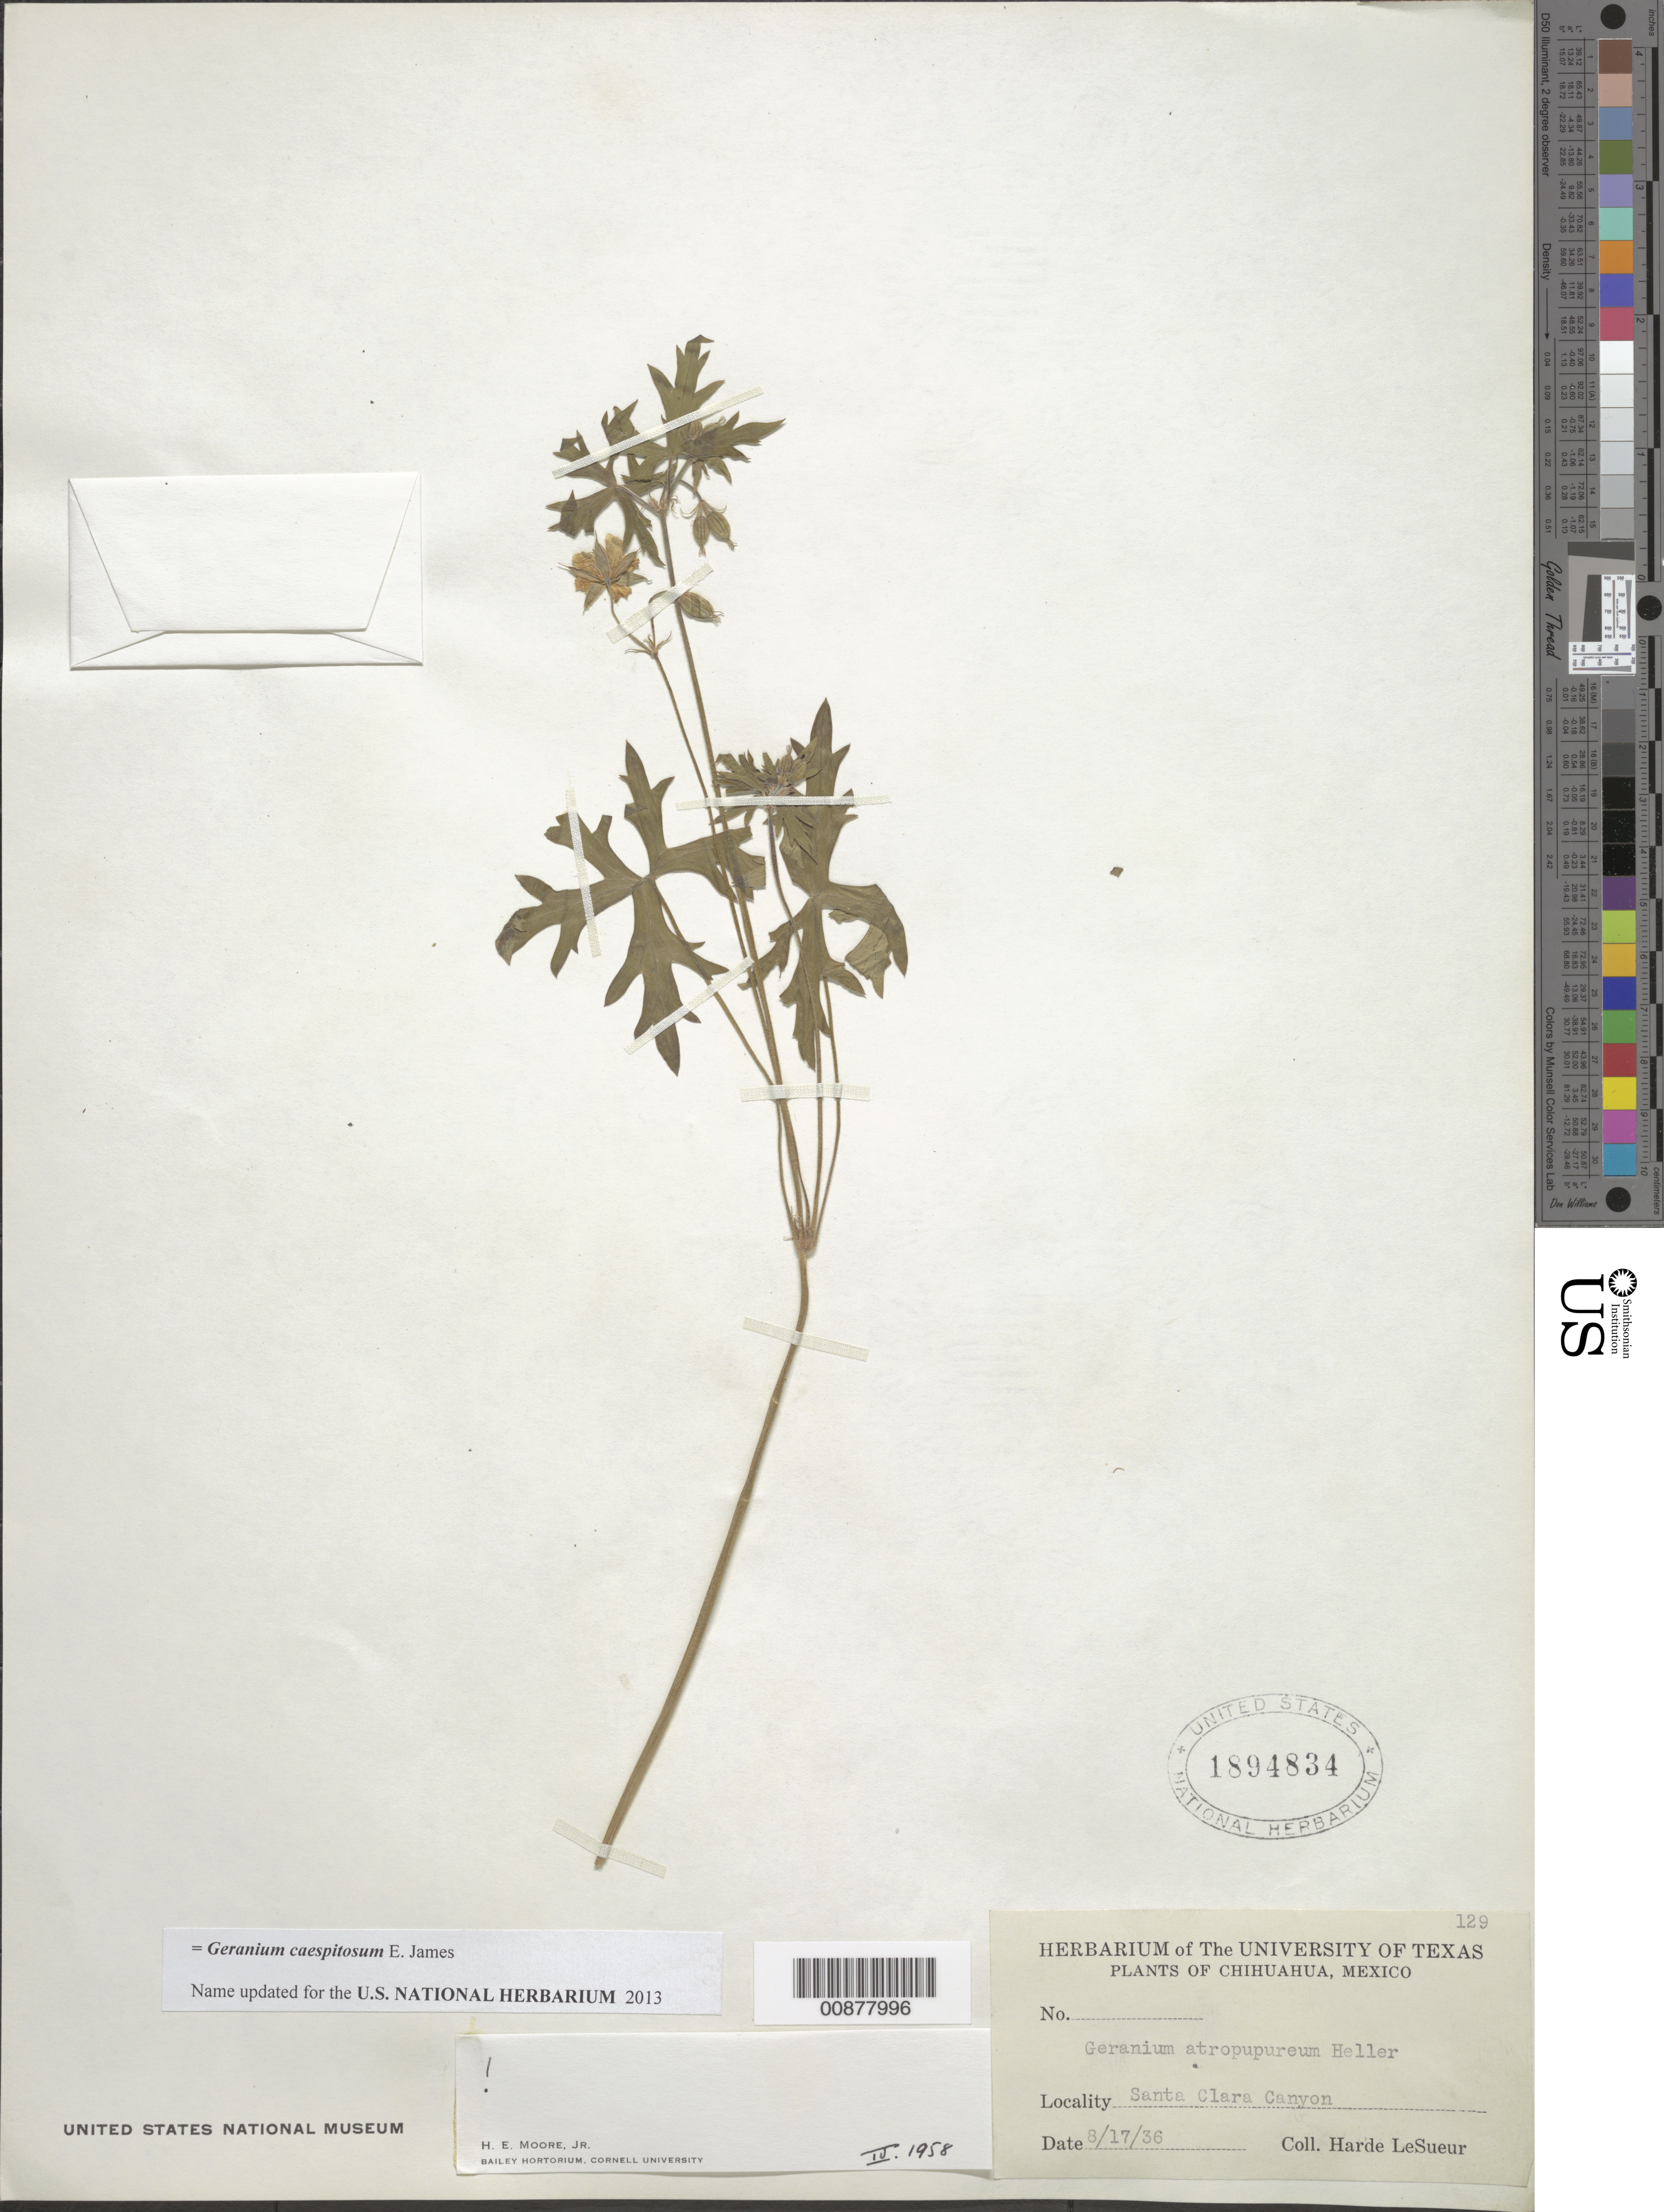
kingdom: Plantae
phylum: Tracheophyta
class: Magnoliopsida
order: Geraniales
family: Geraniaceae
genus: Geranium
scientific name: Geranium atropurpureum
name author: A. Heller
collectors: D. H. LeSueur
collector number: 129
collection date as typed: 17 Aug 1936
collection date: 1936-08-17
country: Mexico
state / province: Chihuahua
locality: Santa Clara Canyon.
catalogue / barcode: US 1894834